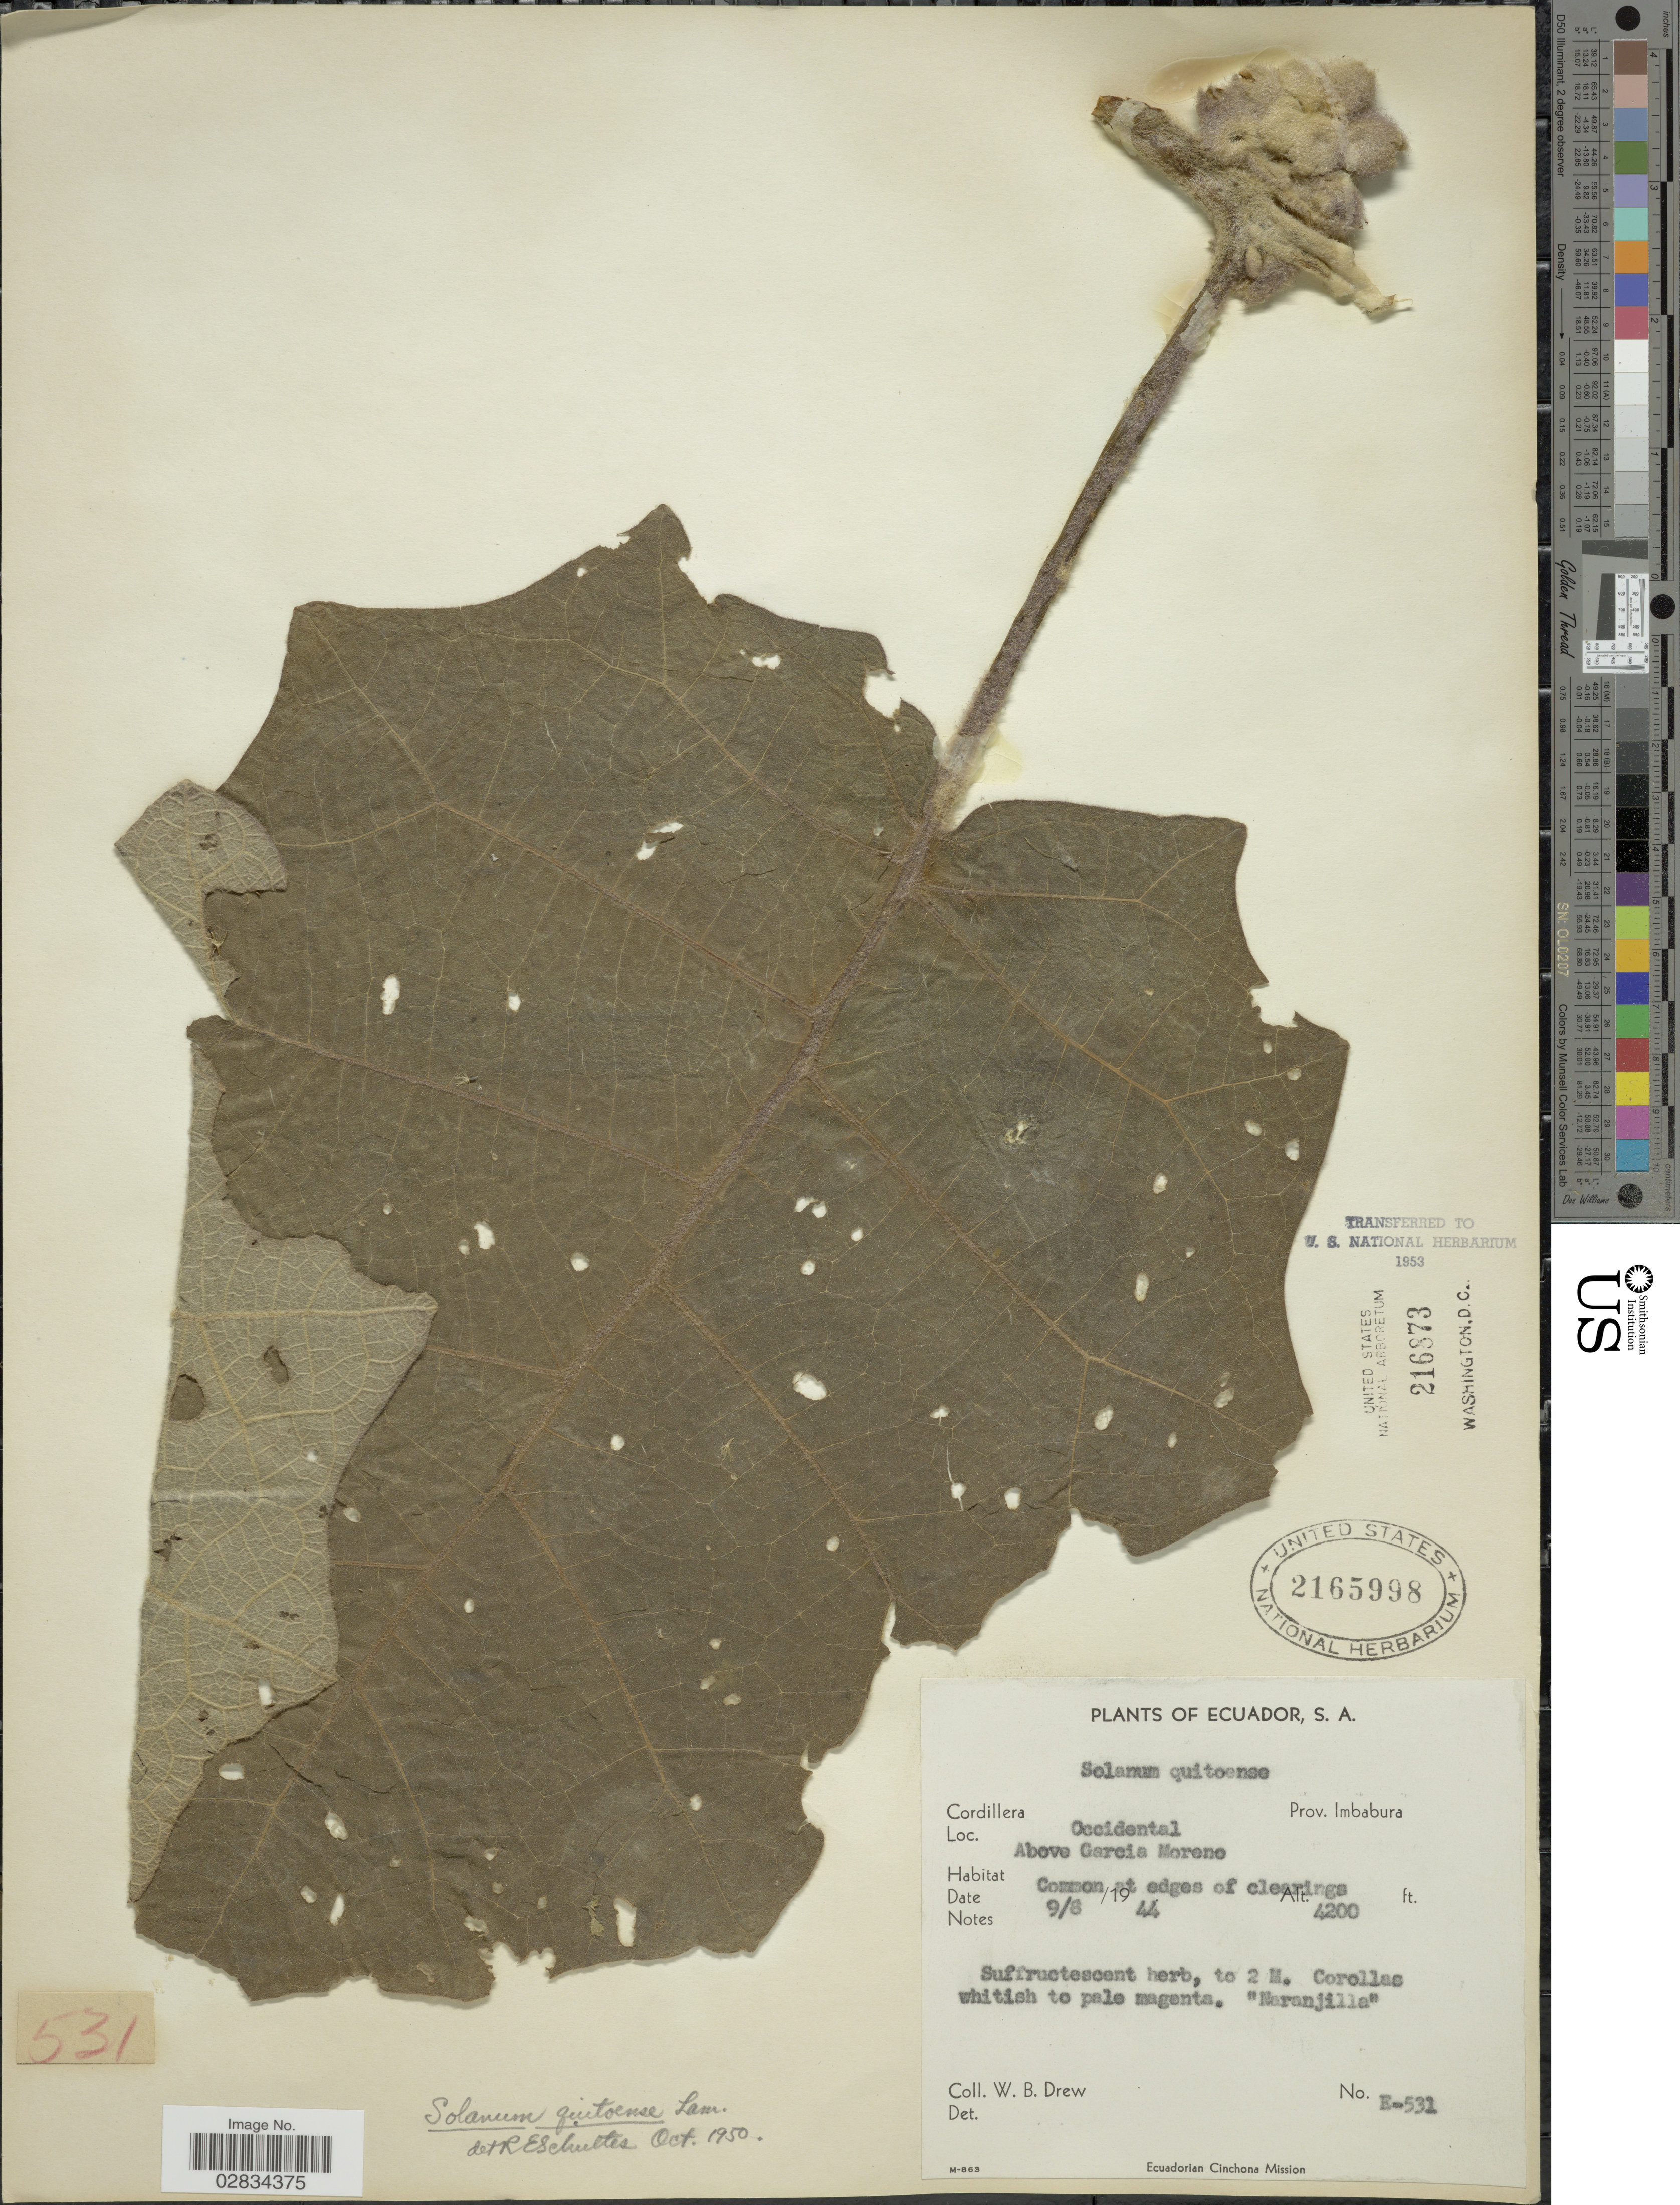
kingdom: Plantae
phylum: Tracheophyta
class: Magnoliopsida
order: Solanales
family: Solanaceae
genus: Solanum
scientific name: Solanum quitoense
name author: Lam.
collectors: W. B. Drew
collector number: E-531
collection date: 1944-08-09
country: Ecuador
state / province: Imbabura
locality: S.A. Cordillera Occidental. Prov. Imbabura. Above Garcia Moreno.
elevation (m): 1280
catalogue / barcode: US 2165998